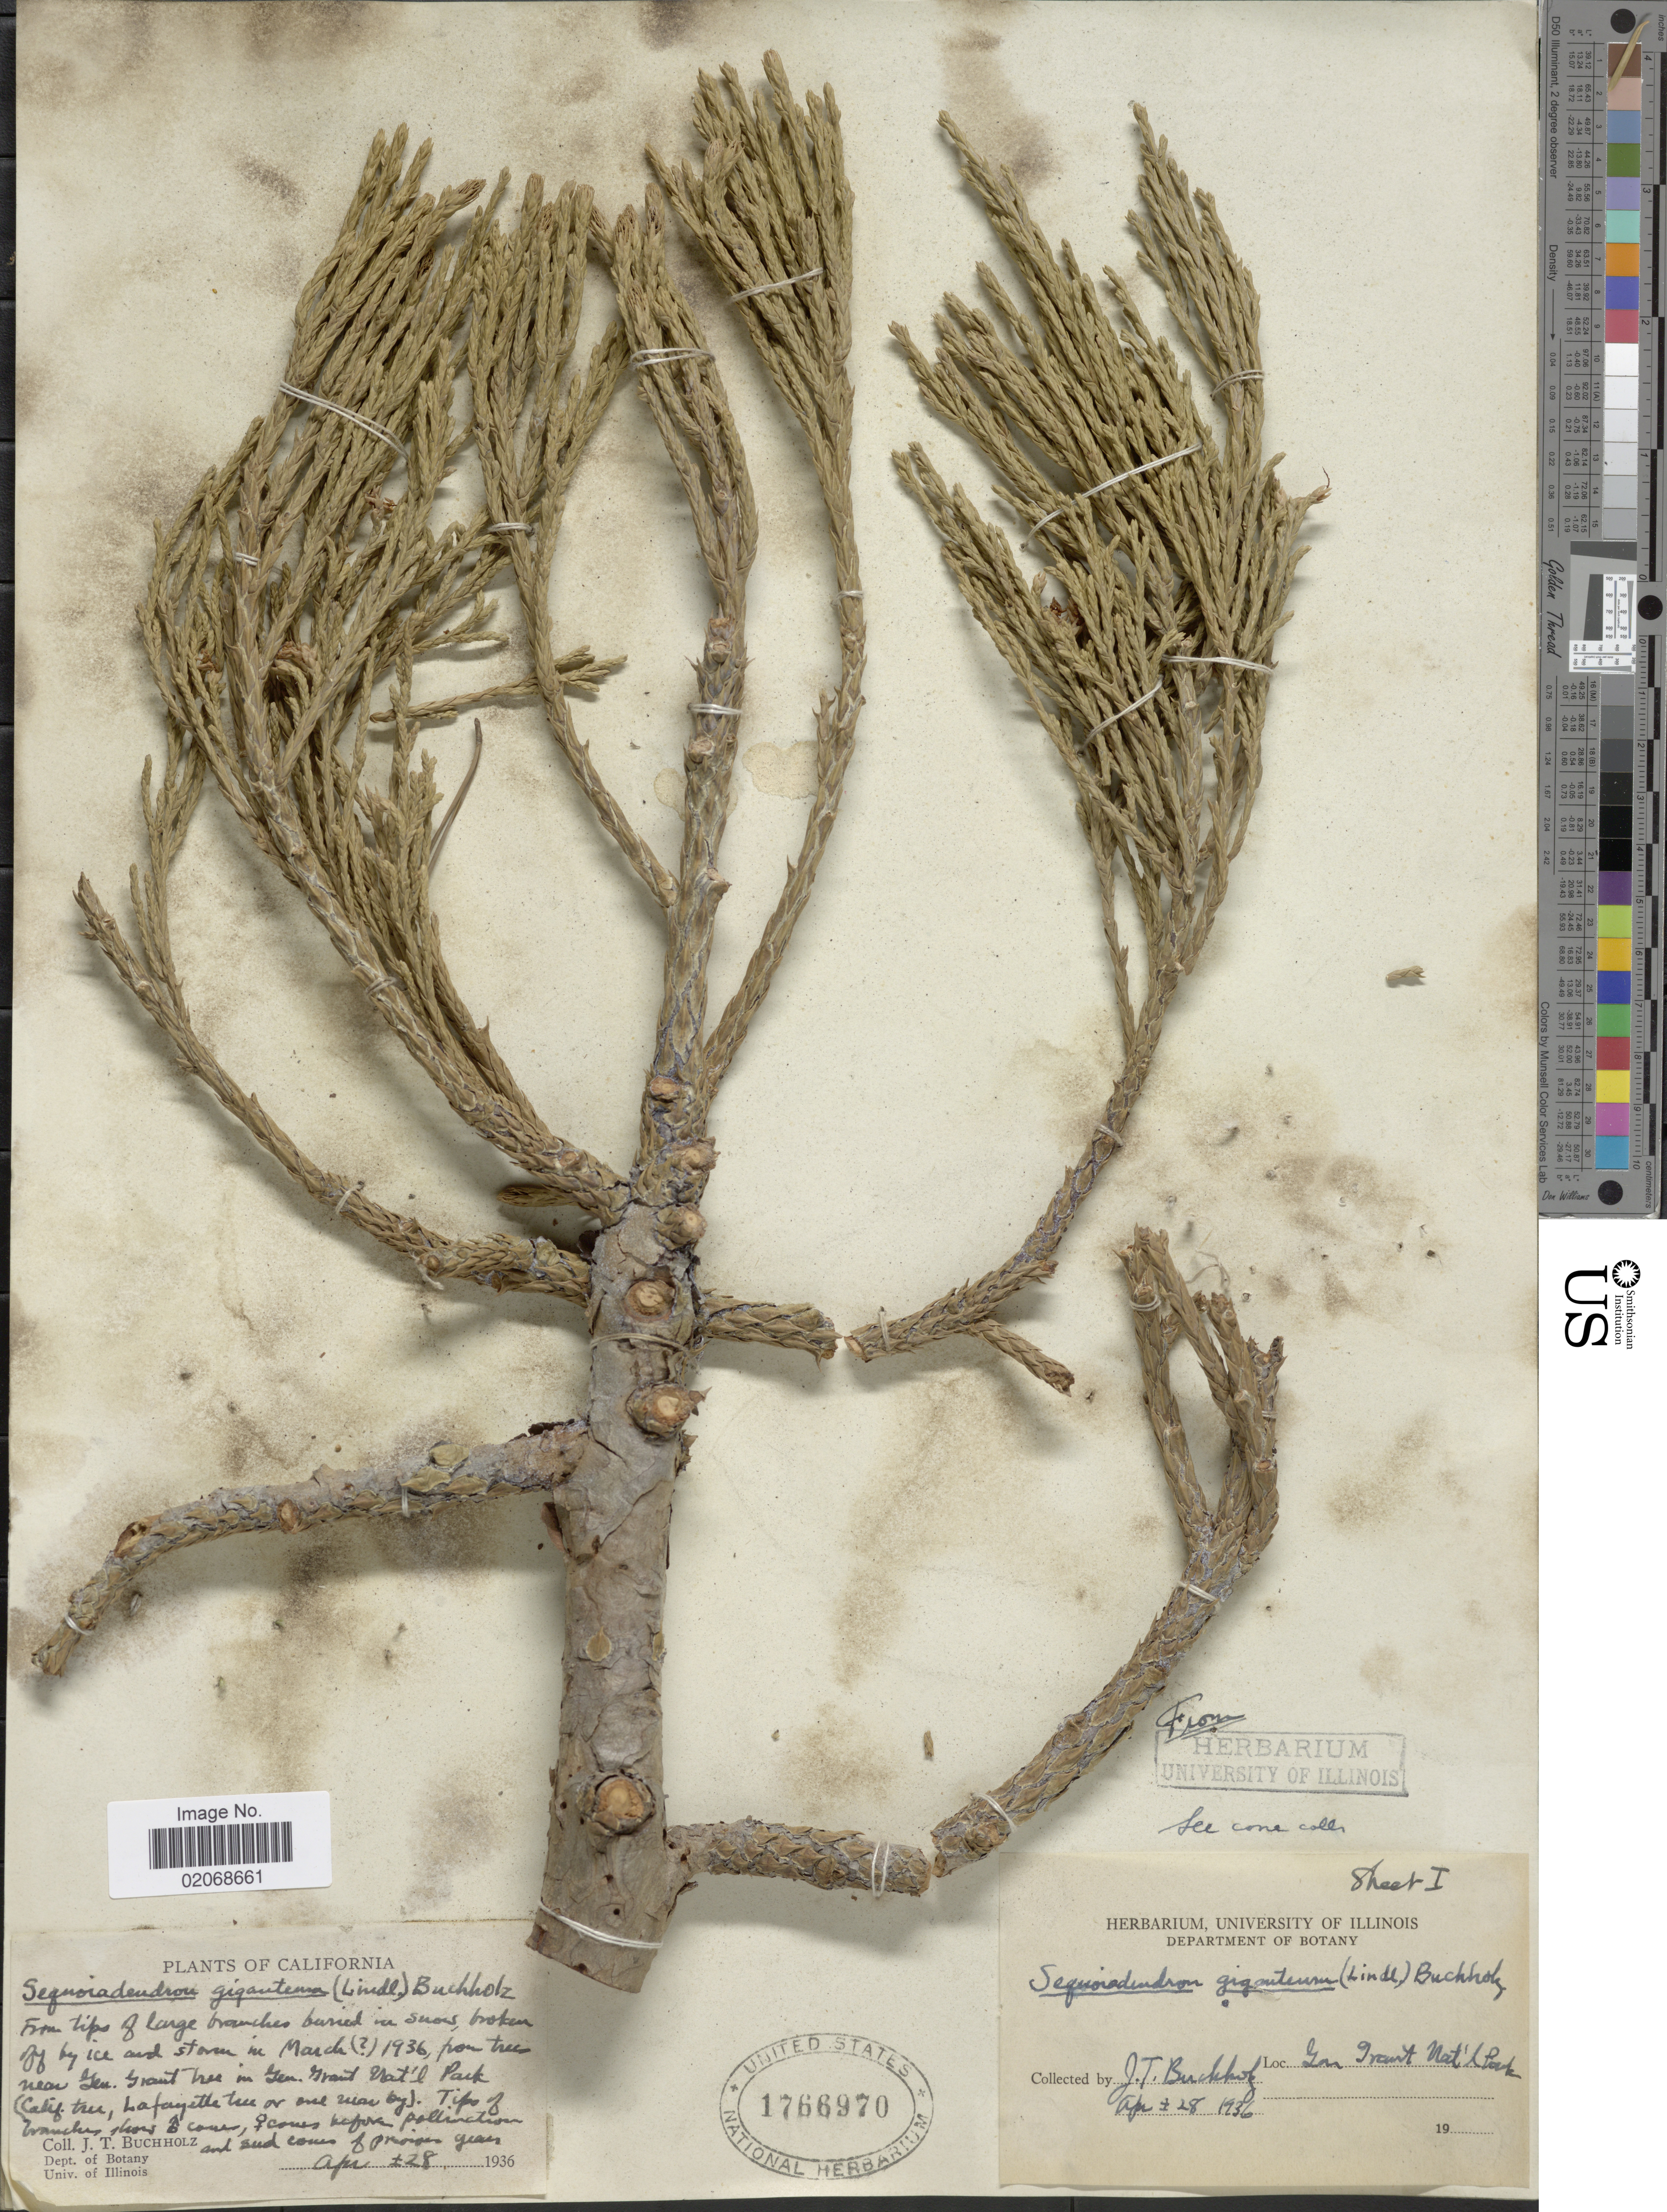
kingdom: Plantae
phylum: Tracheophyta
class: Pinopsida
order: Pinales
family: Cupressaceae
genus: Sequoia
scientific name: Sequoia gigantea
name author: (Lindl.) Decne.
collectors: J. T. Buchholz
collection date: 1936-04-28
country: United States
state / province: California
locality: Dept. of Botany, Univ. of Illinois, in grant Nat'l Park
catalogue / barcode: US 1766970